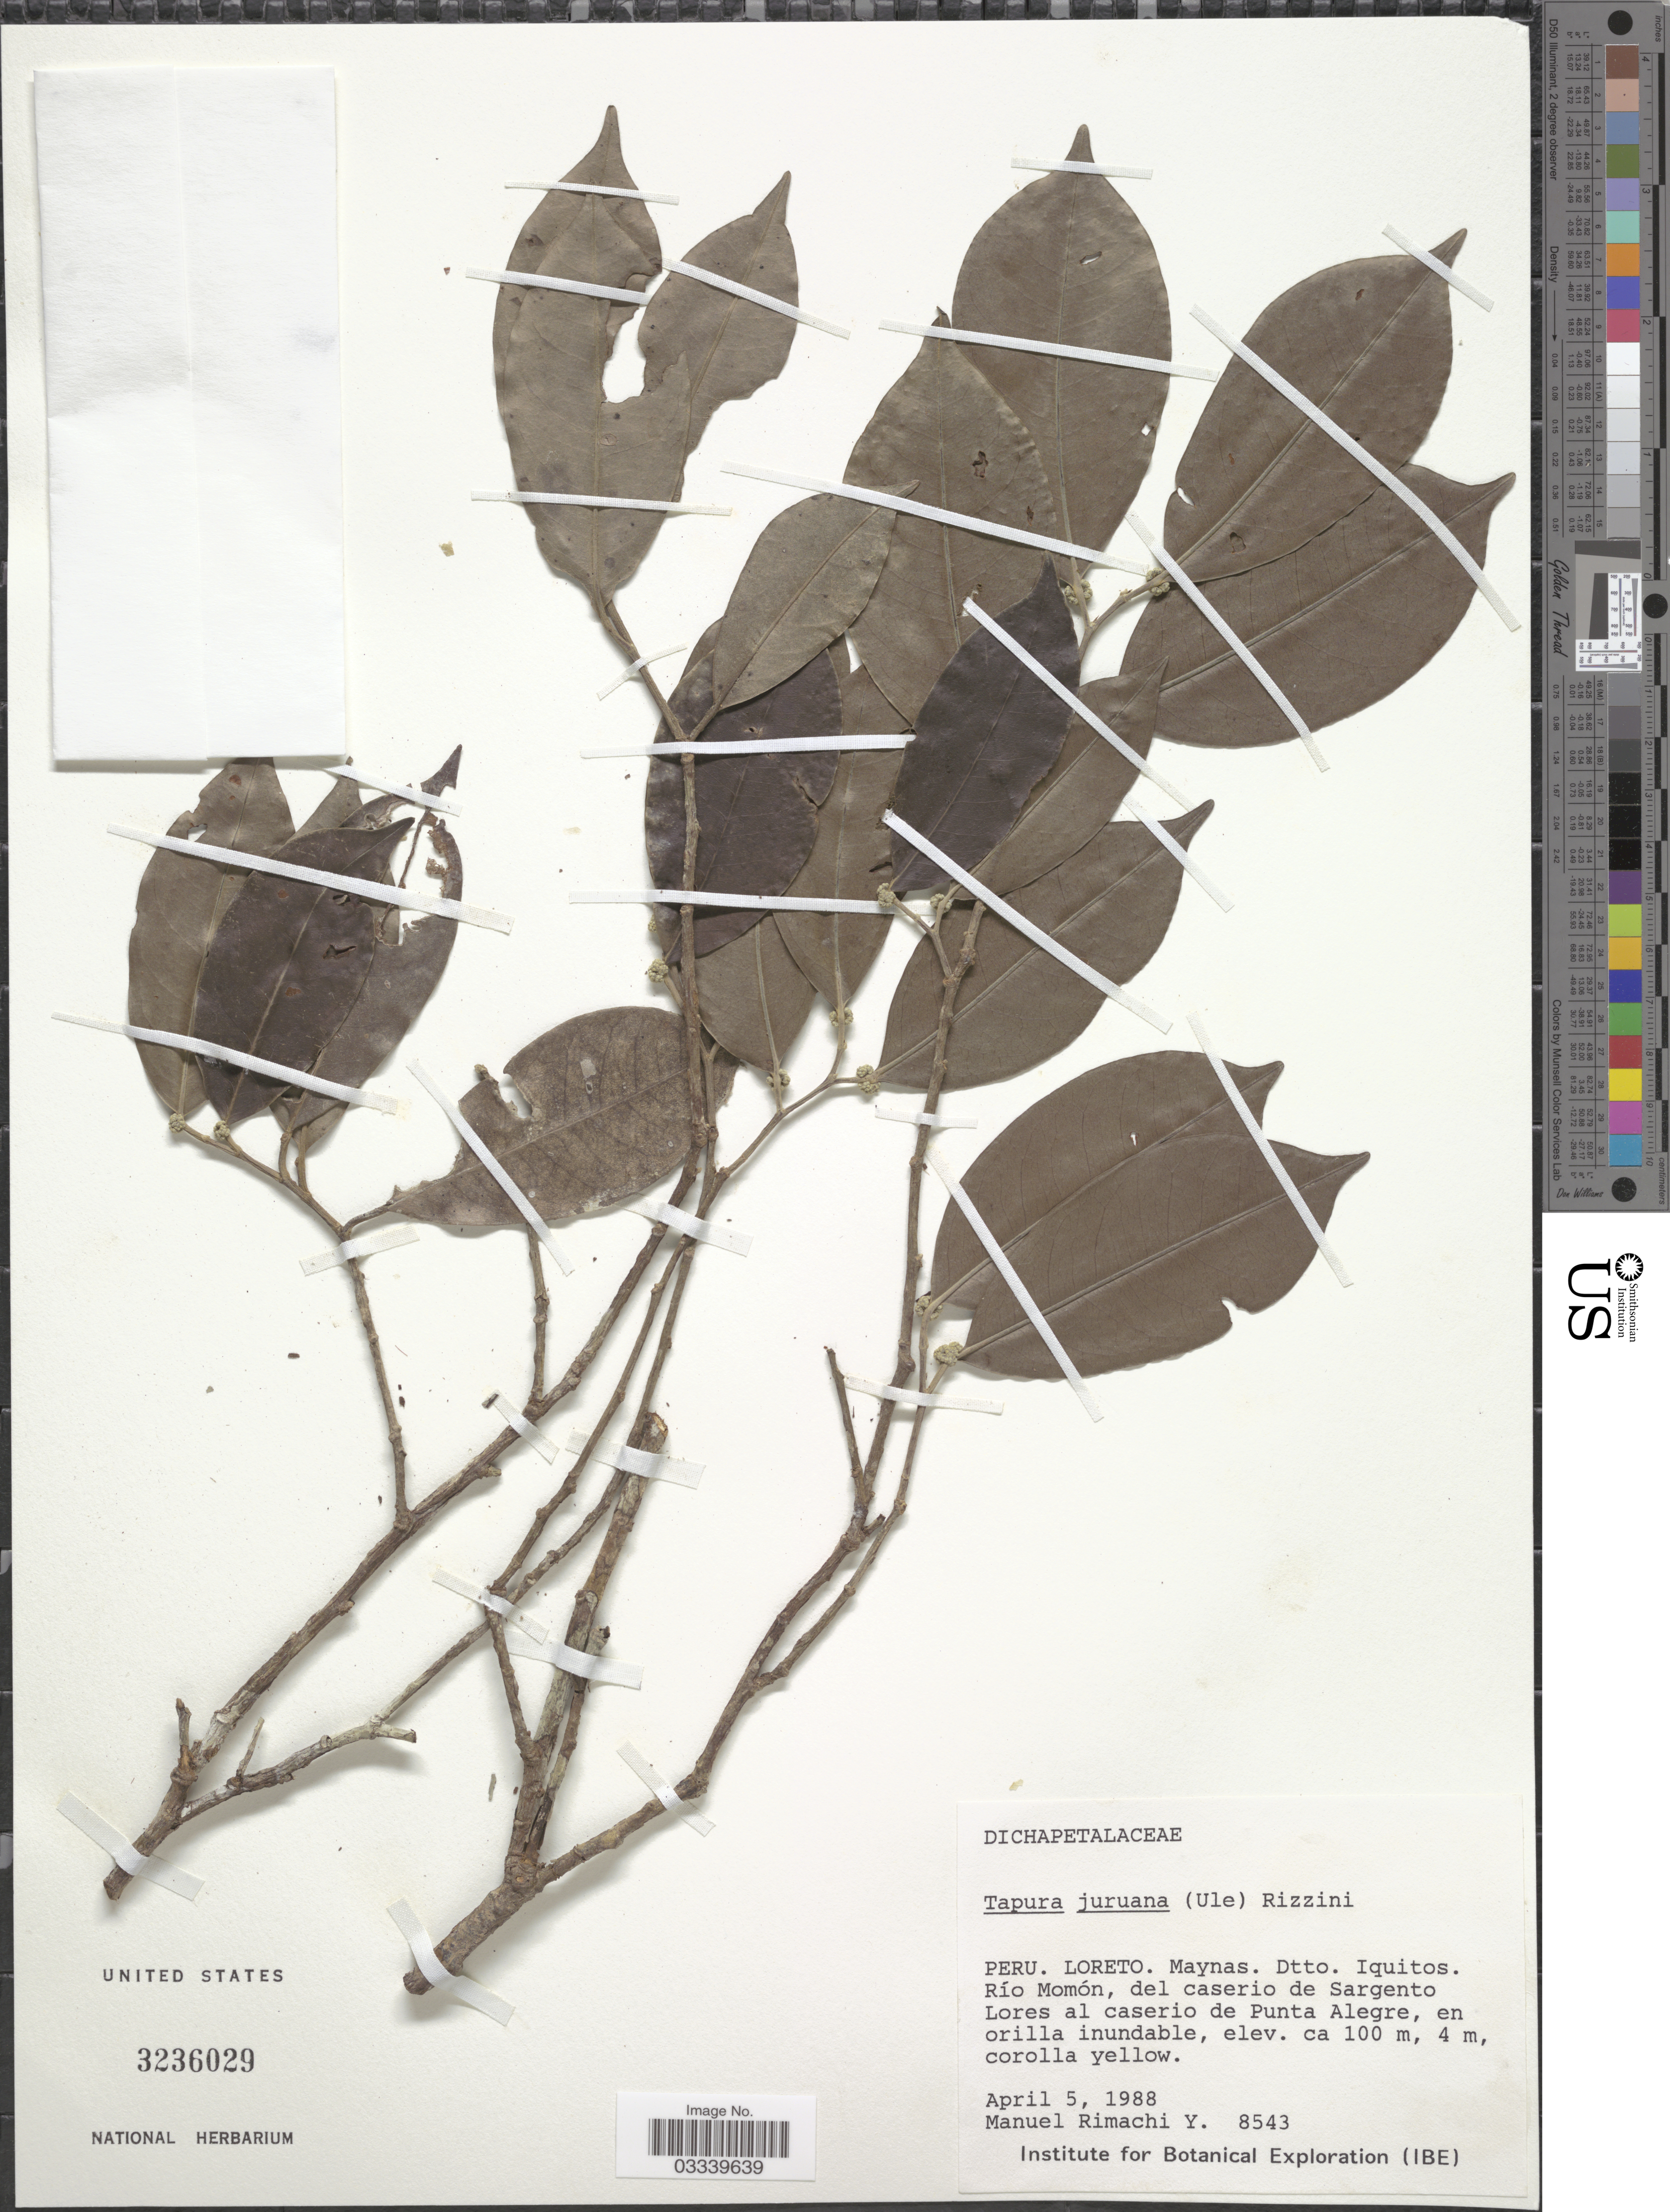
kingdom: Plantae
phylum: Tracheophyta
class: Magnoliopsida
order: Malpighiales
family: Dichapetalaceae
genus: Tapura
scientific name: Tapura juruana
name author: (Ule) Rizzini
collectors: M. Rimachi Y.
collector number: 8543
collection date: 1988-04-05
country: Peru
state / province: Loreto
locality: Maynas. Dtto. Iquitos. Río Momón, del caserio de Sargento Lores al caserio de Punta Alegre.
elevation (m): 100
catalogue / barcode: US 3236029